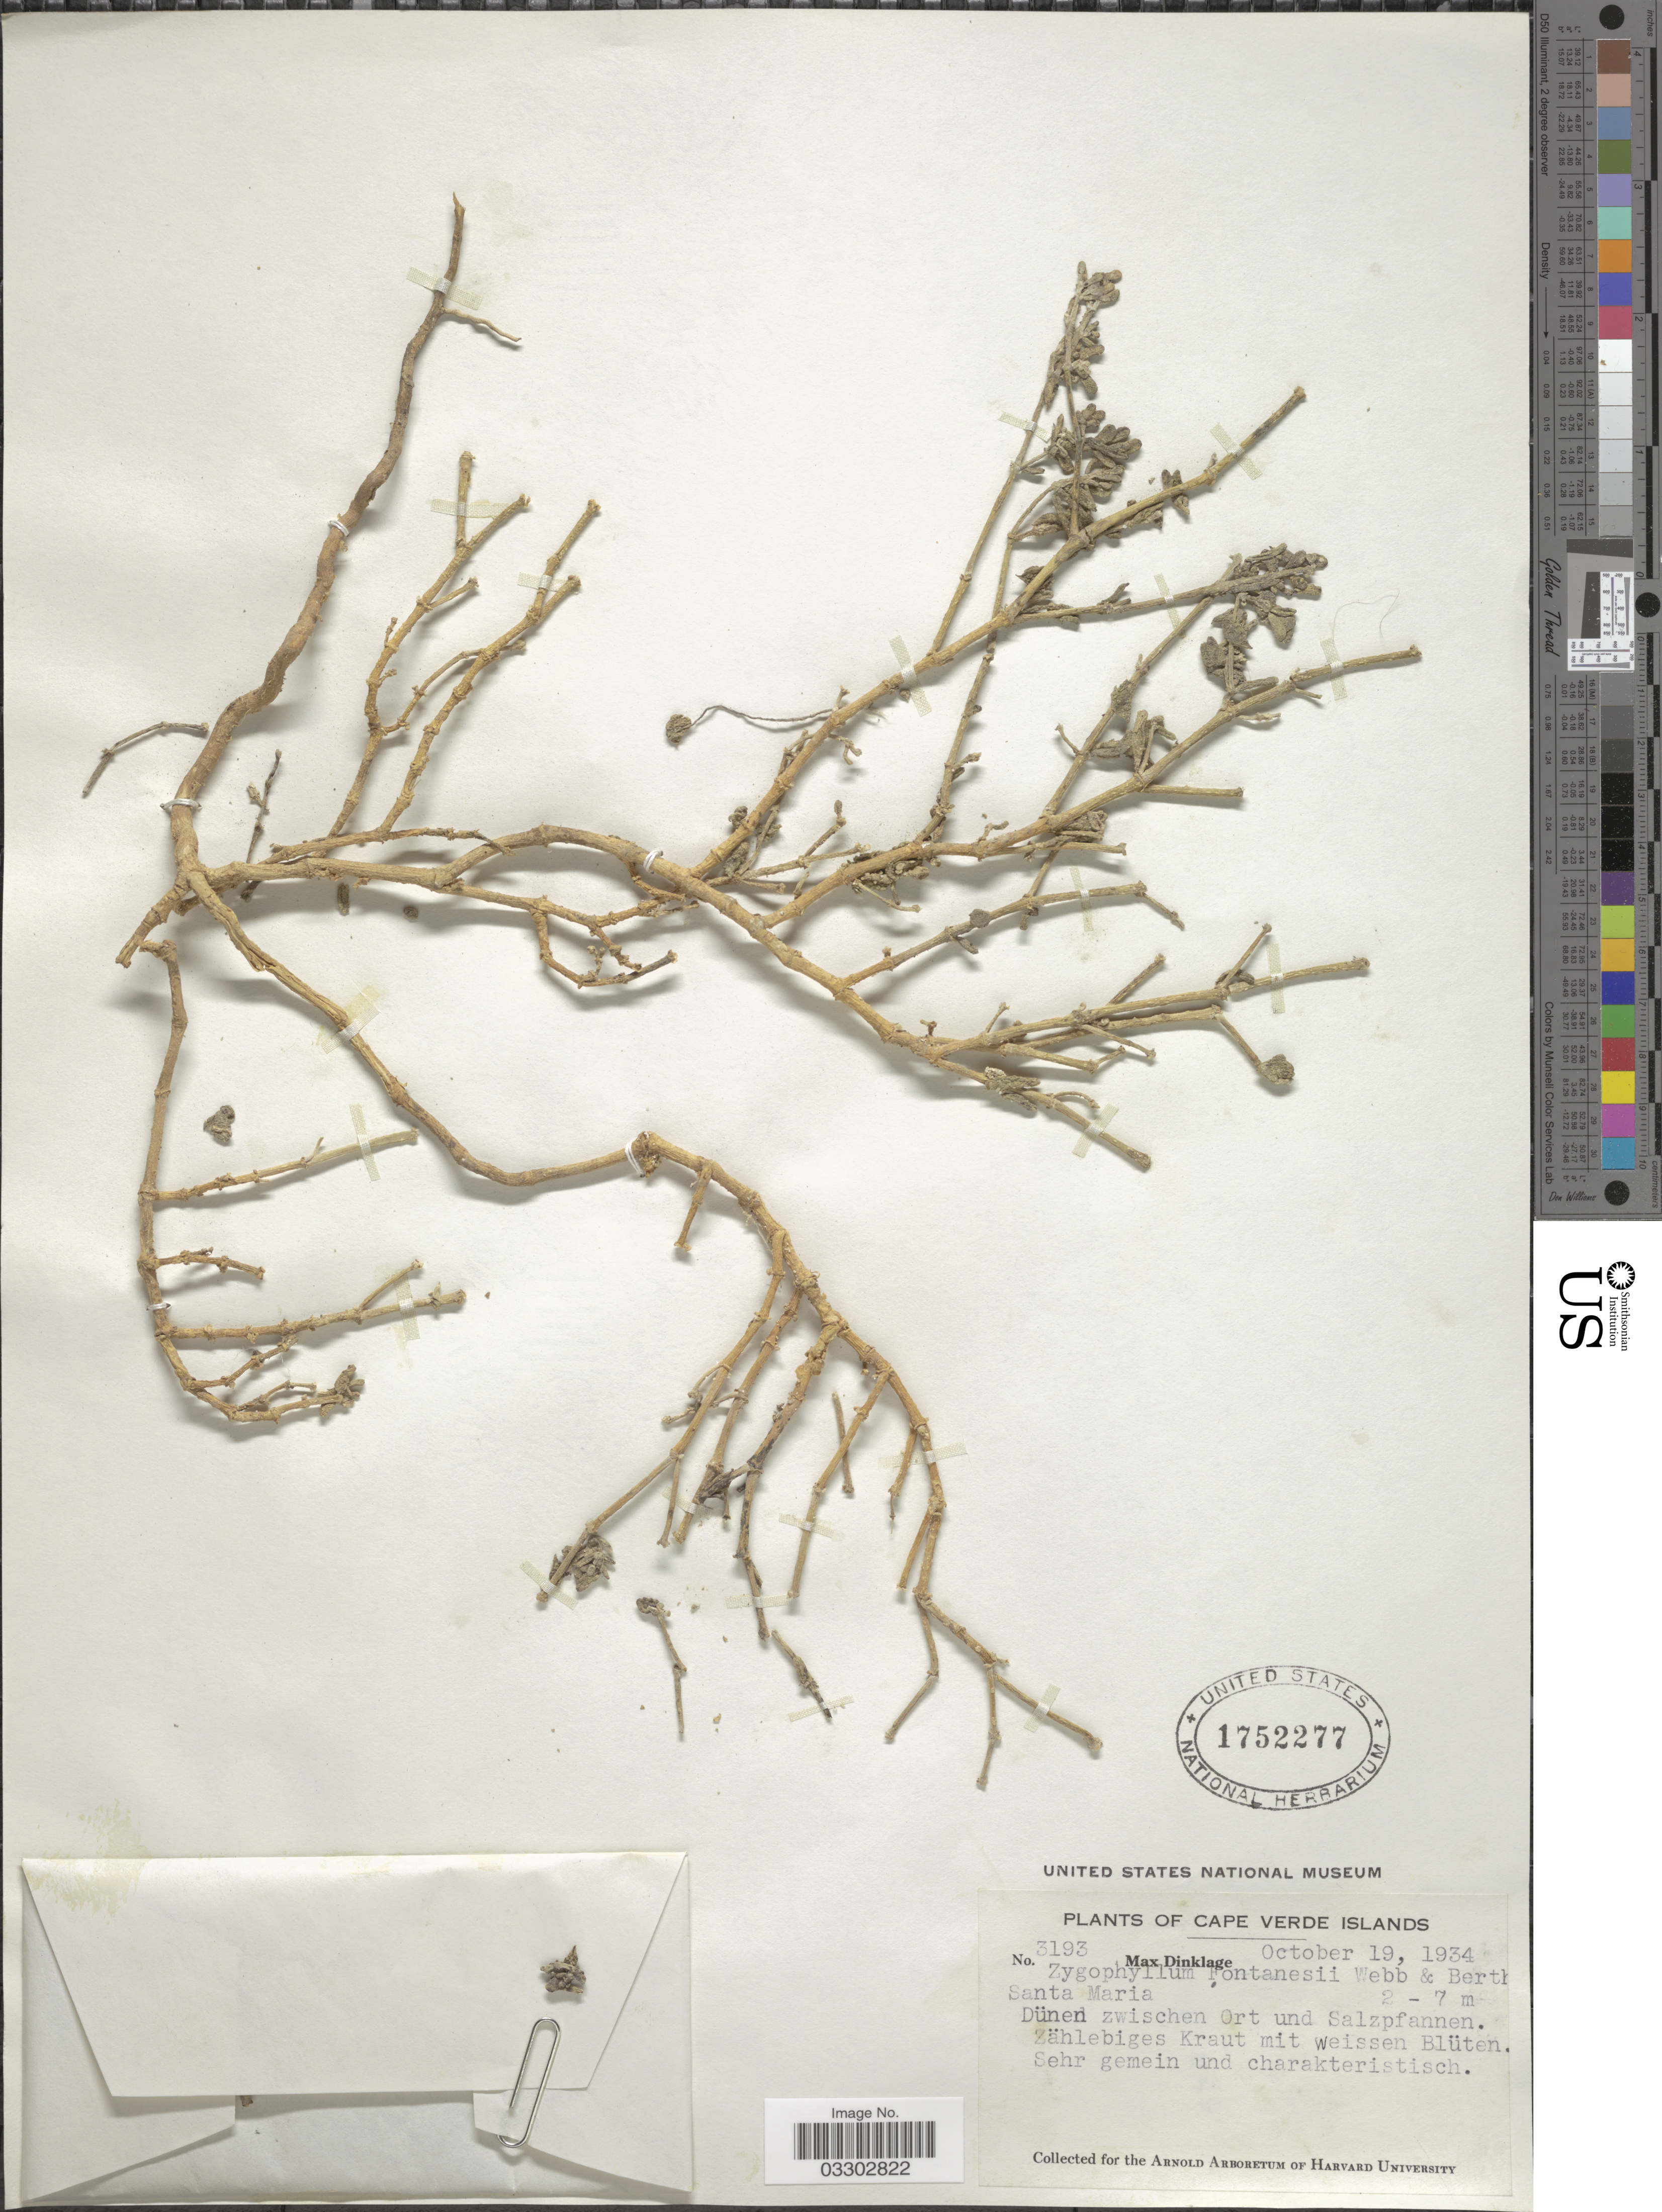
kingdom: Plantae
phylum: Tracheophyta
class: Magnoliopsida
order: Zygophyllales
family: Zygophyllaceae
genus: Zygophyllum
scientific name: Zygophyllum fontanesii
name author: Webb & Berthel.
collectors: M. Dinklage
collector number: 3193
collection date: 1934-10-19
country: Cape Verde Islands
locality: Santa Maria. Dünen zwischen Ort und Salzpfannen. Zählebiges Kraut mit weissen Blüten.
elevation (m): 2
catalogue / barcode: US 1752277